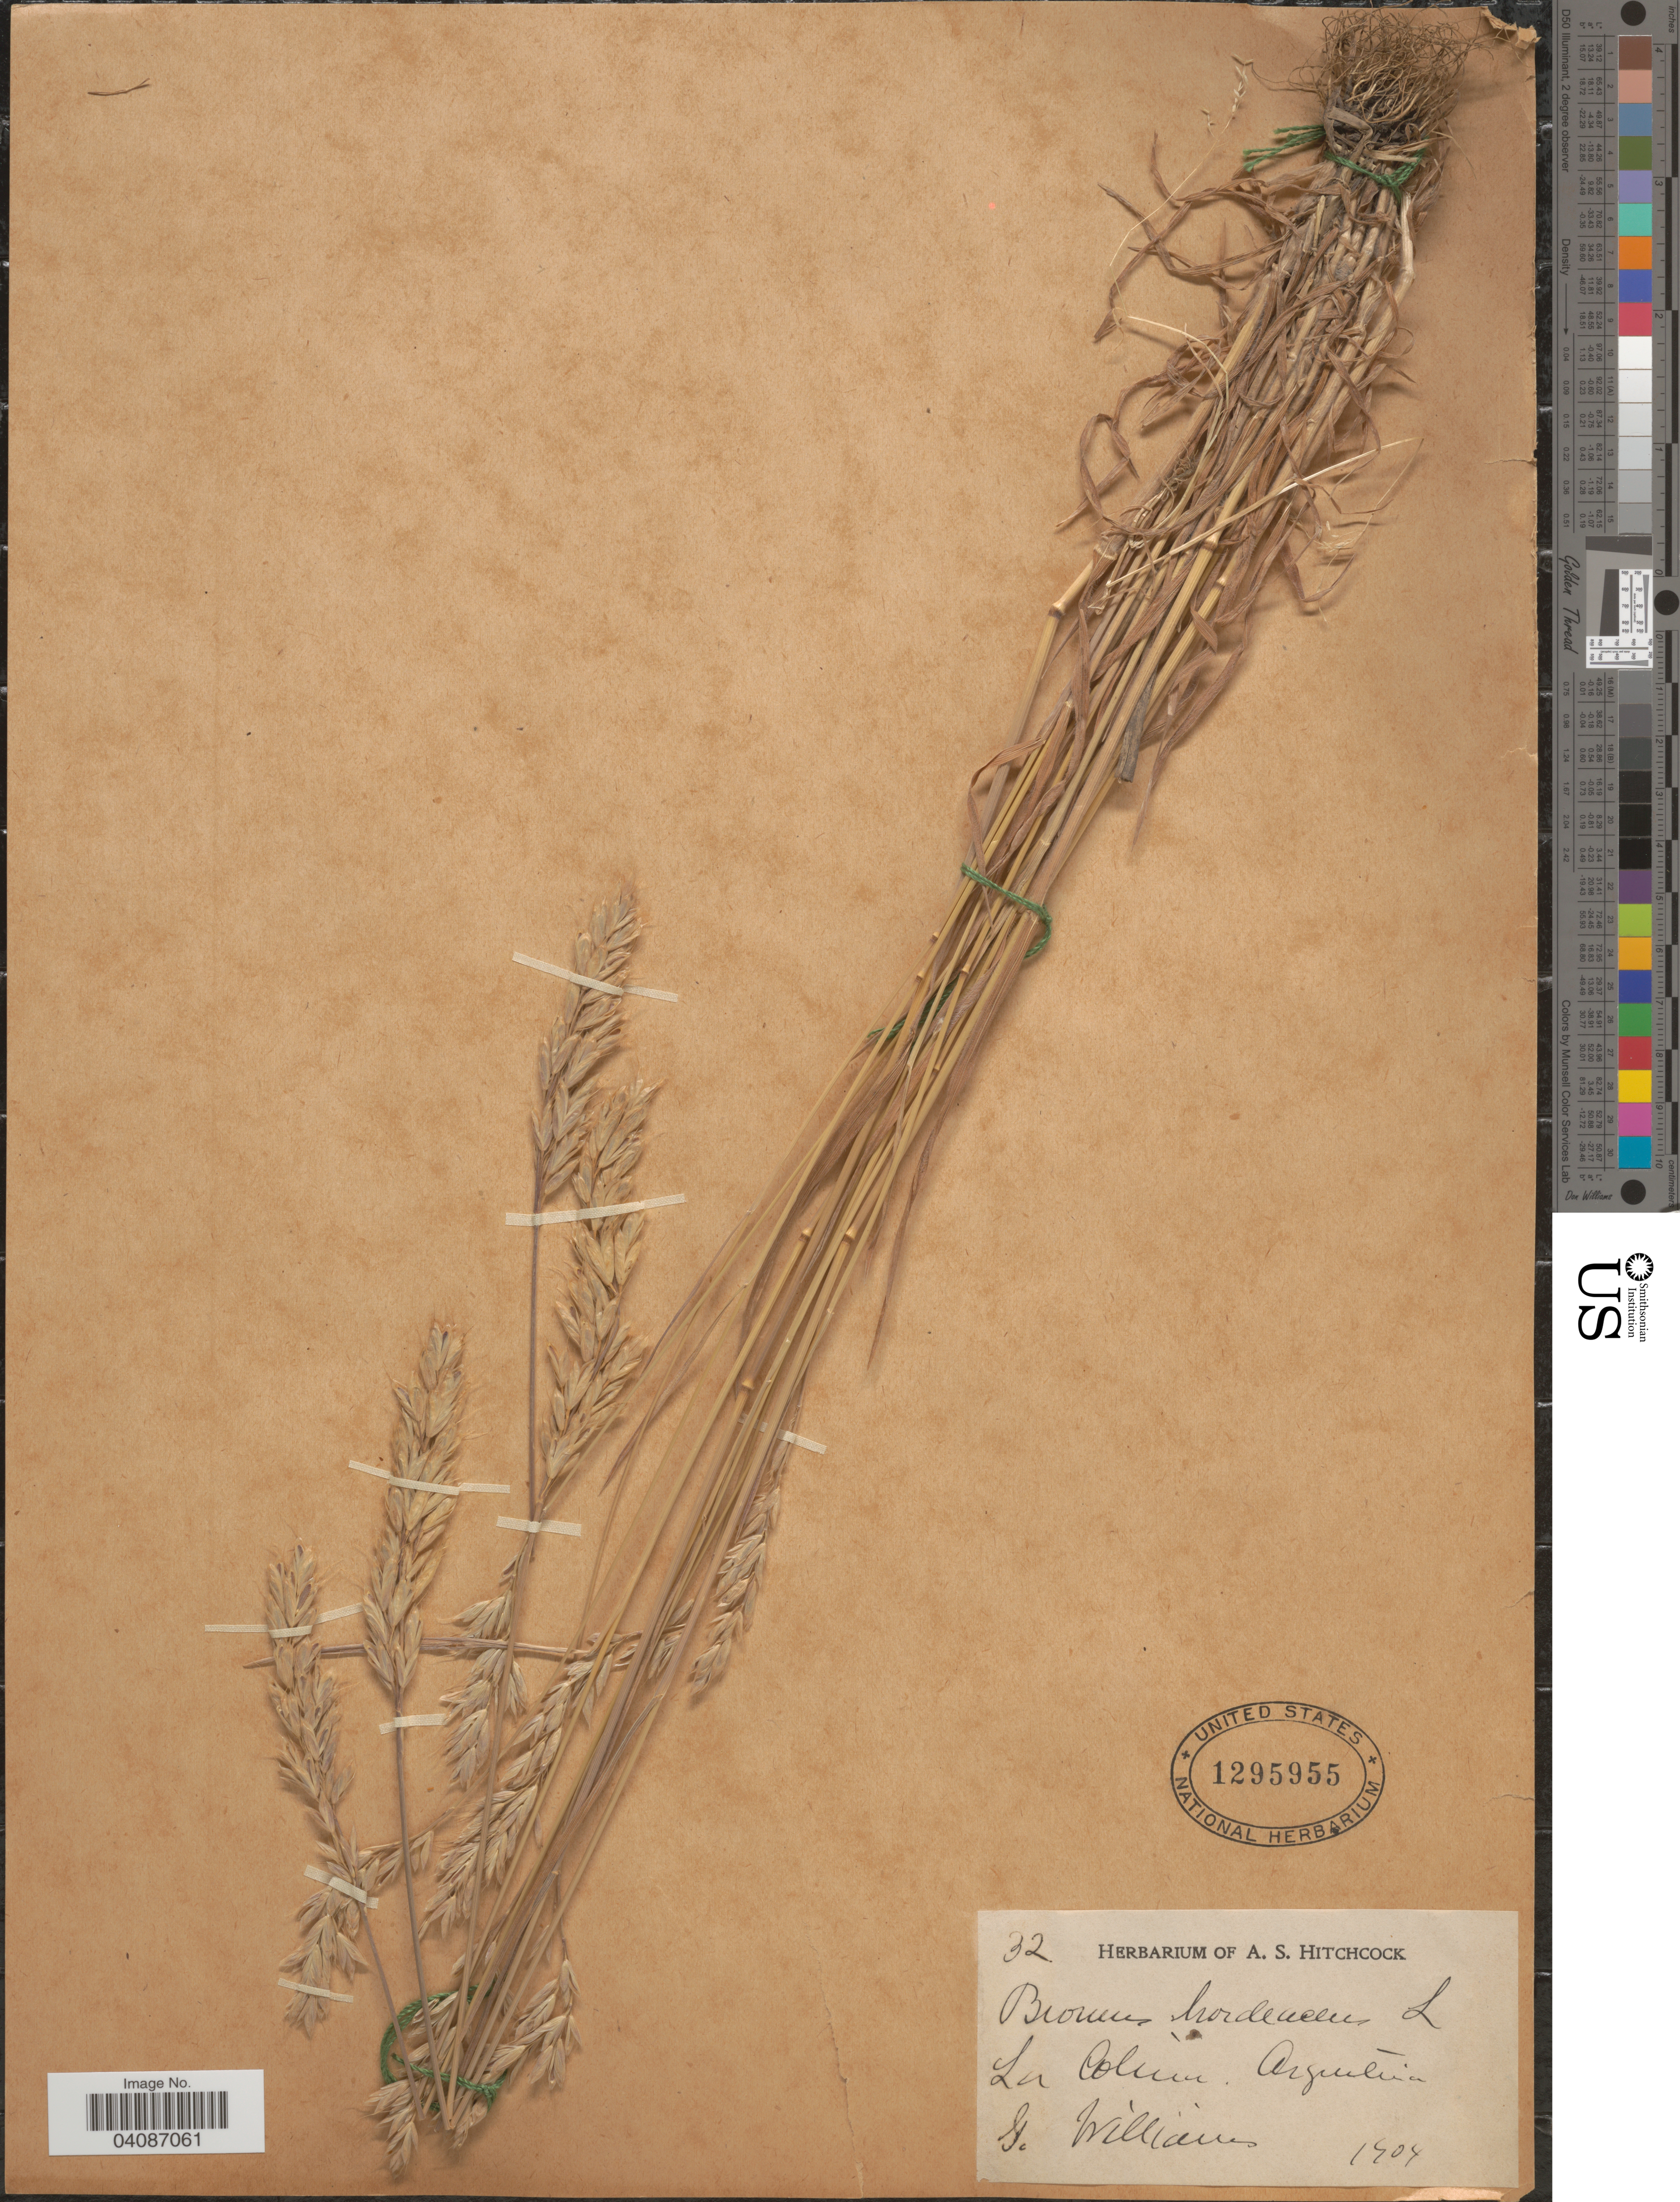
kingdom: Plantae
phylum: Tracheophyta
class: Liliopsida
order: Poales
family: Poaceae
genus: Bromus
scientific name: Bromus hordeaceus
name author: L.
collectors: G. Williams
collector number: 32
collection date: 1904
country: Argentina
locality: La Colina.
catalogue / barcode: US 1295955